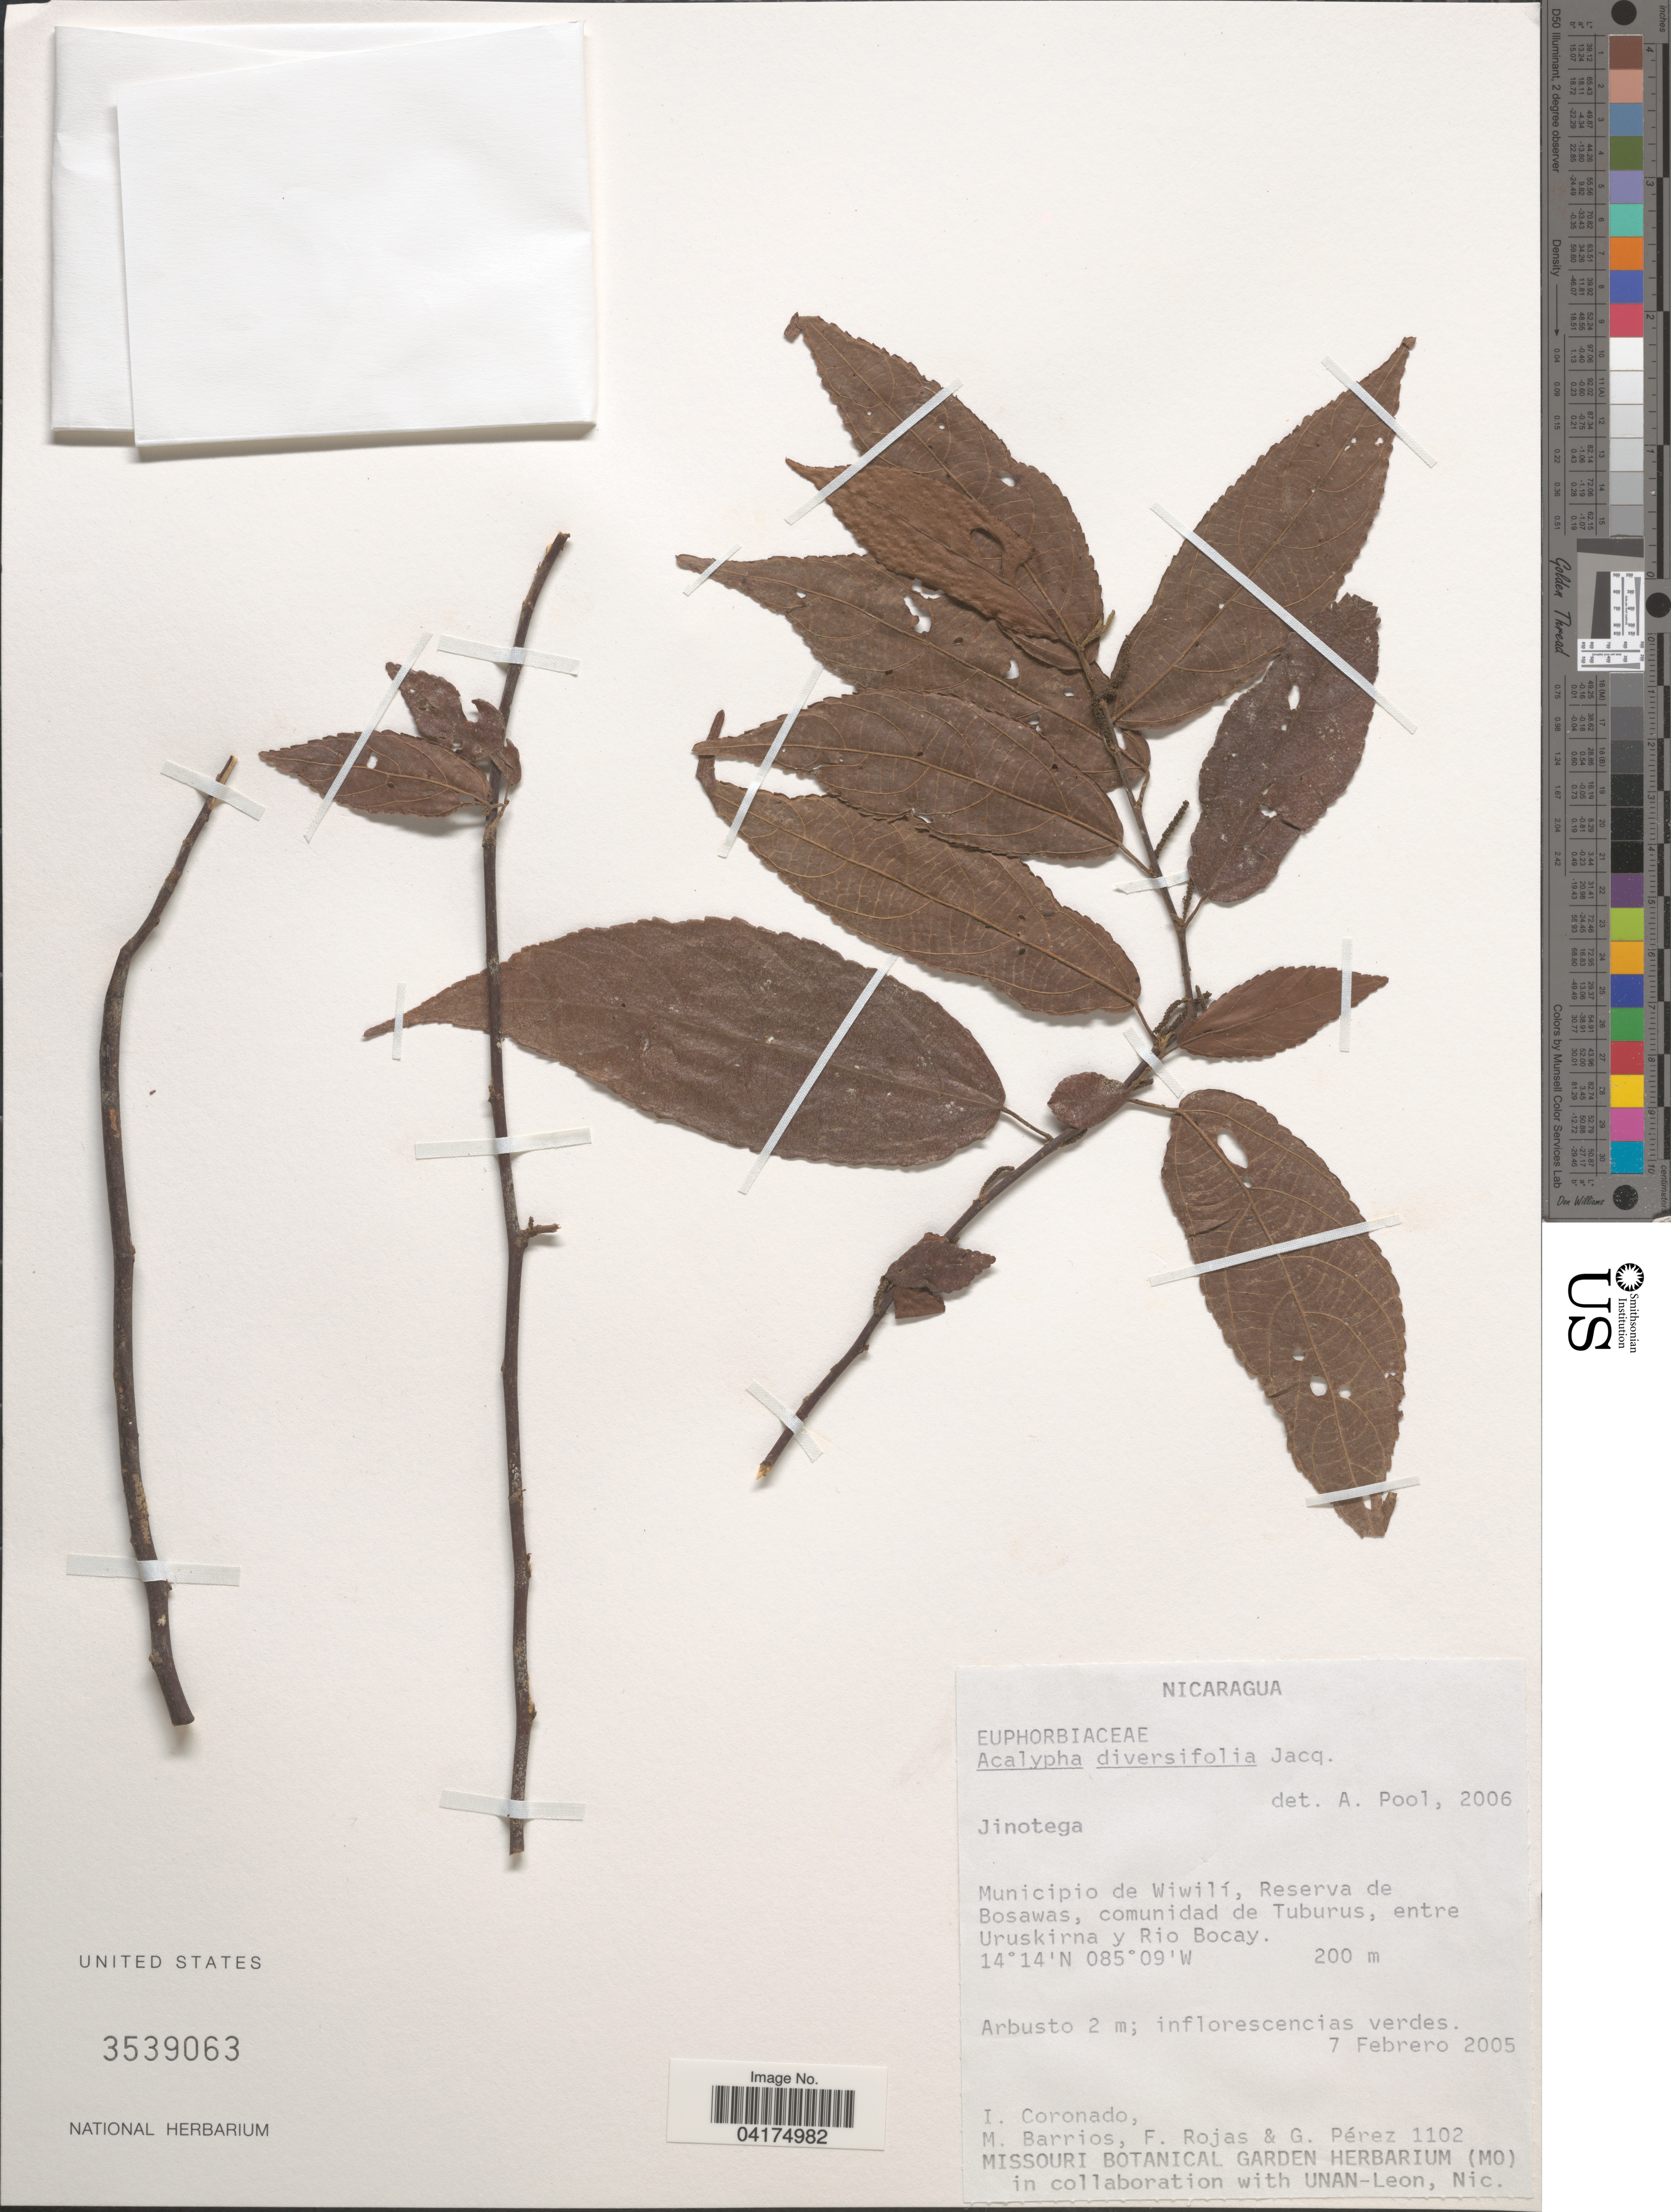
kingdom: Plantae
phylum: Tracheophyta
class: Magnoliopsida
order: Malpighiales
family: Euphorbiaceae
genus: Acalypha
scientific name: Acalypha diversifolia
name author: Jacq.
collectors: I. Coronado, M. Barrios, F. Rojas & G. Perez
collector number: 1102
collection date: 2005-02-07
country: Nicaragua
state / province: Jinotega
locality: Municipio de Wiwilí, Reserva de Bosawas, comunidad de Tuburus, entre Uruskirna y Rio Bocay.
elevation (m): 200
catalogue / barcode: US 3539063